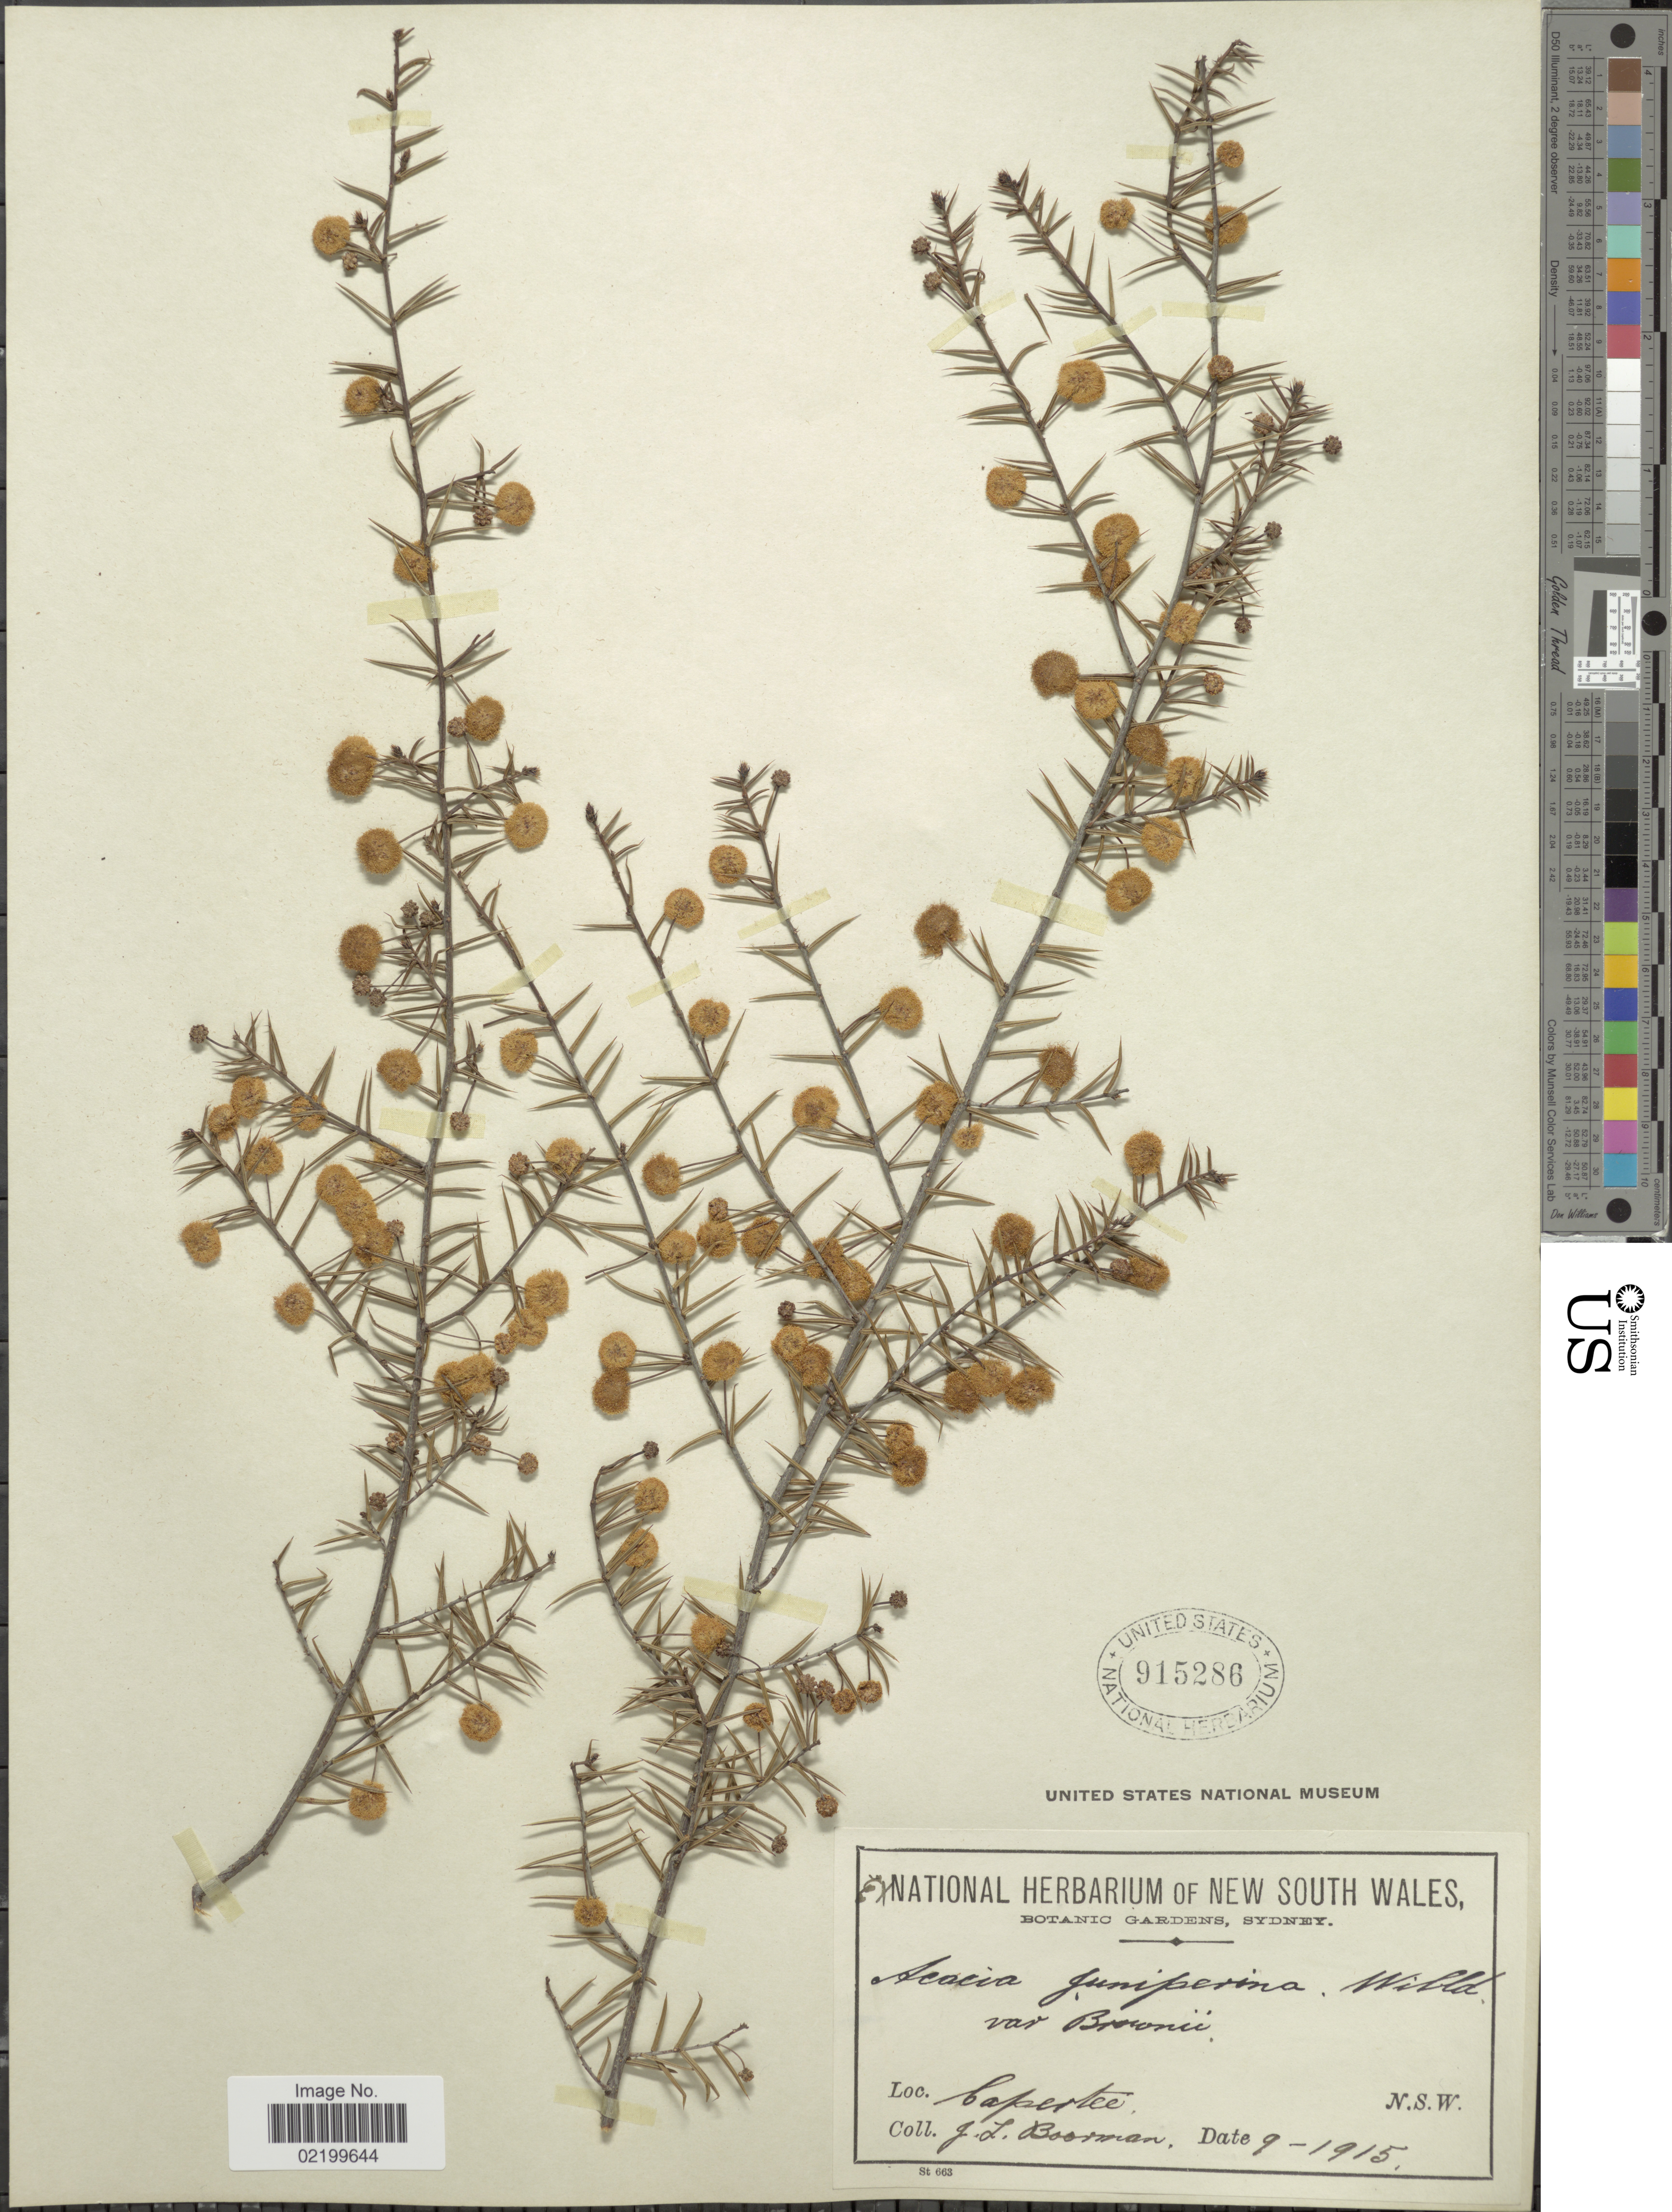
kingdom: Plantae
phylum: Tracheophyta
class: Magnoliopsida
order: Fabales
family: Fabaceae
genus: Acacia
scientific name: Acacia brownii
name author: (Poir.) Steud.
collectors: J. Boorman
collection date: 1915-09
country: Australia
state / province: New South Wales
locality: Capertee, N.S.W.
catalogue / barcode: US 915286